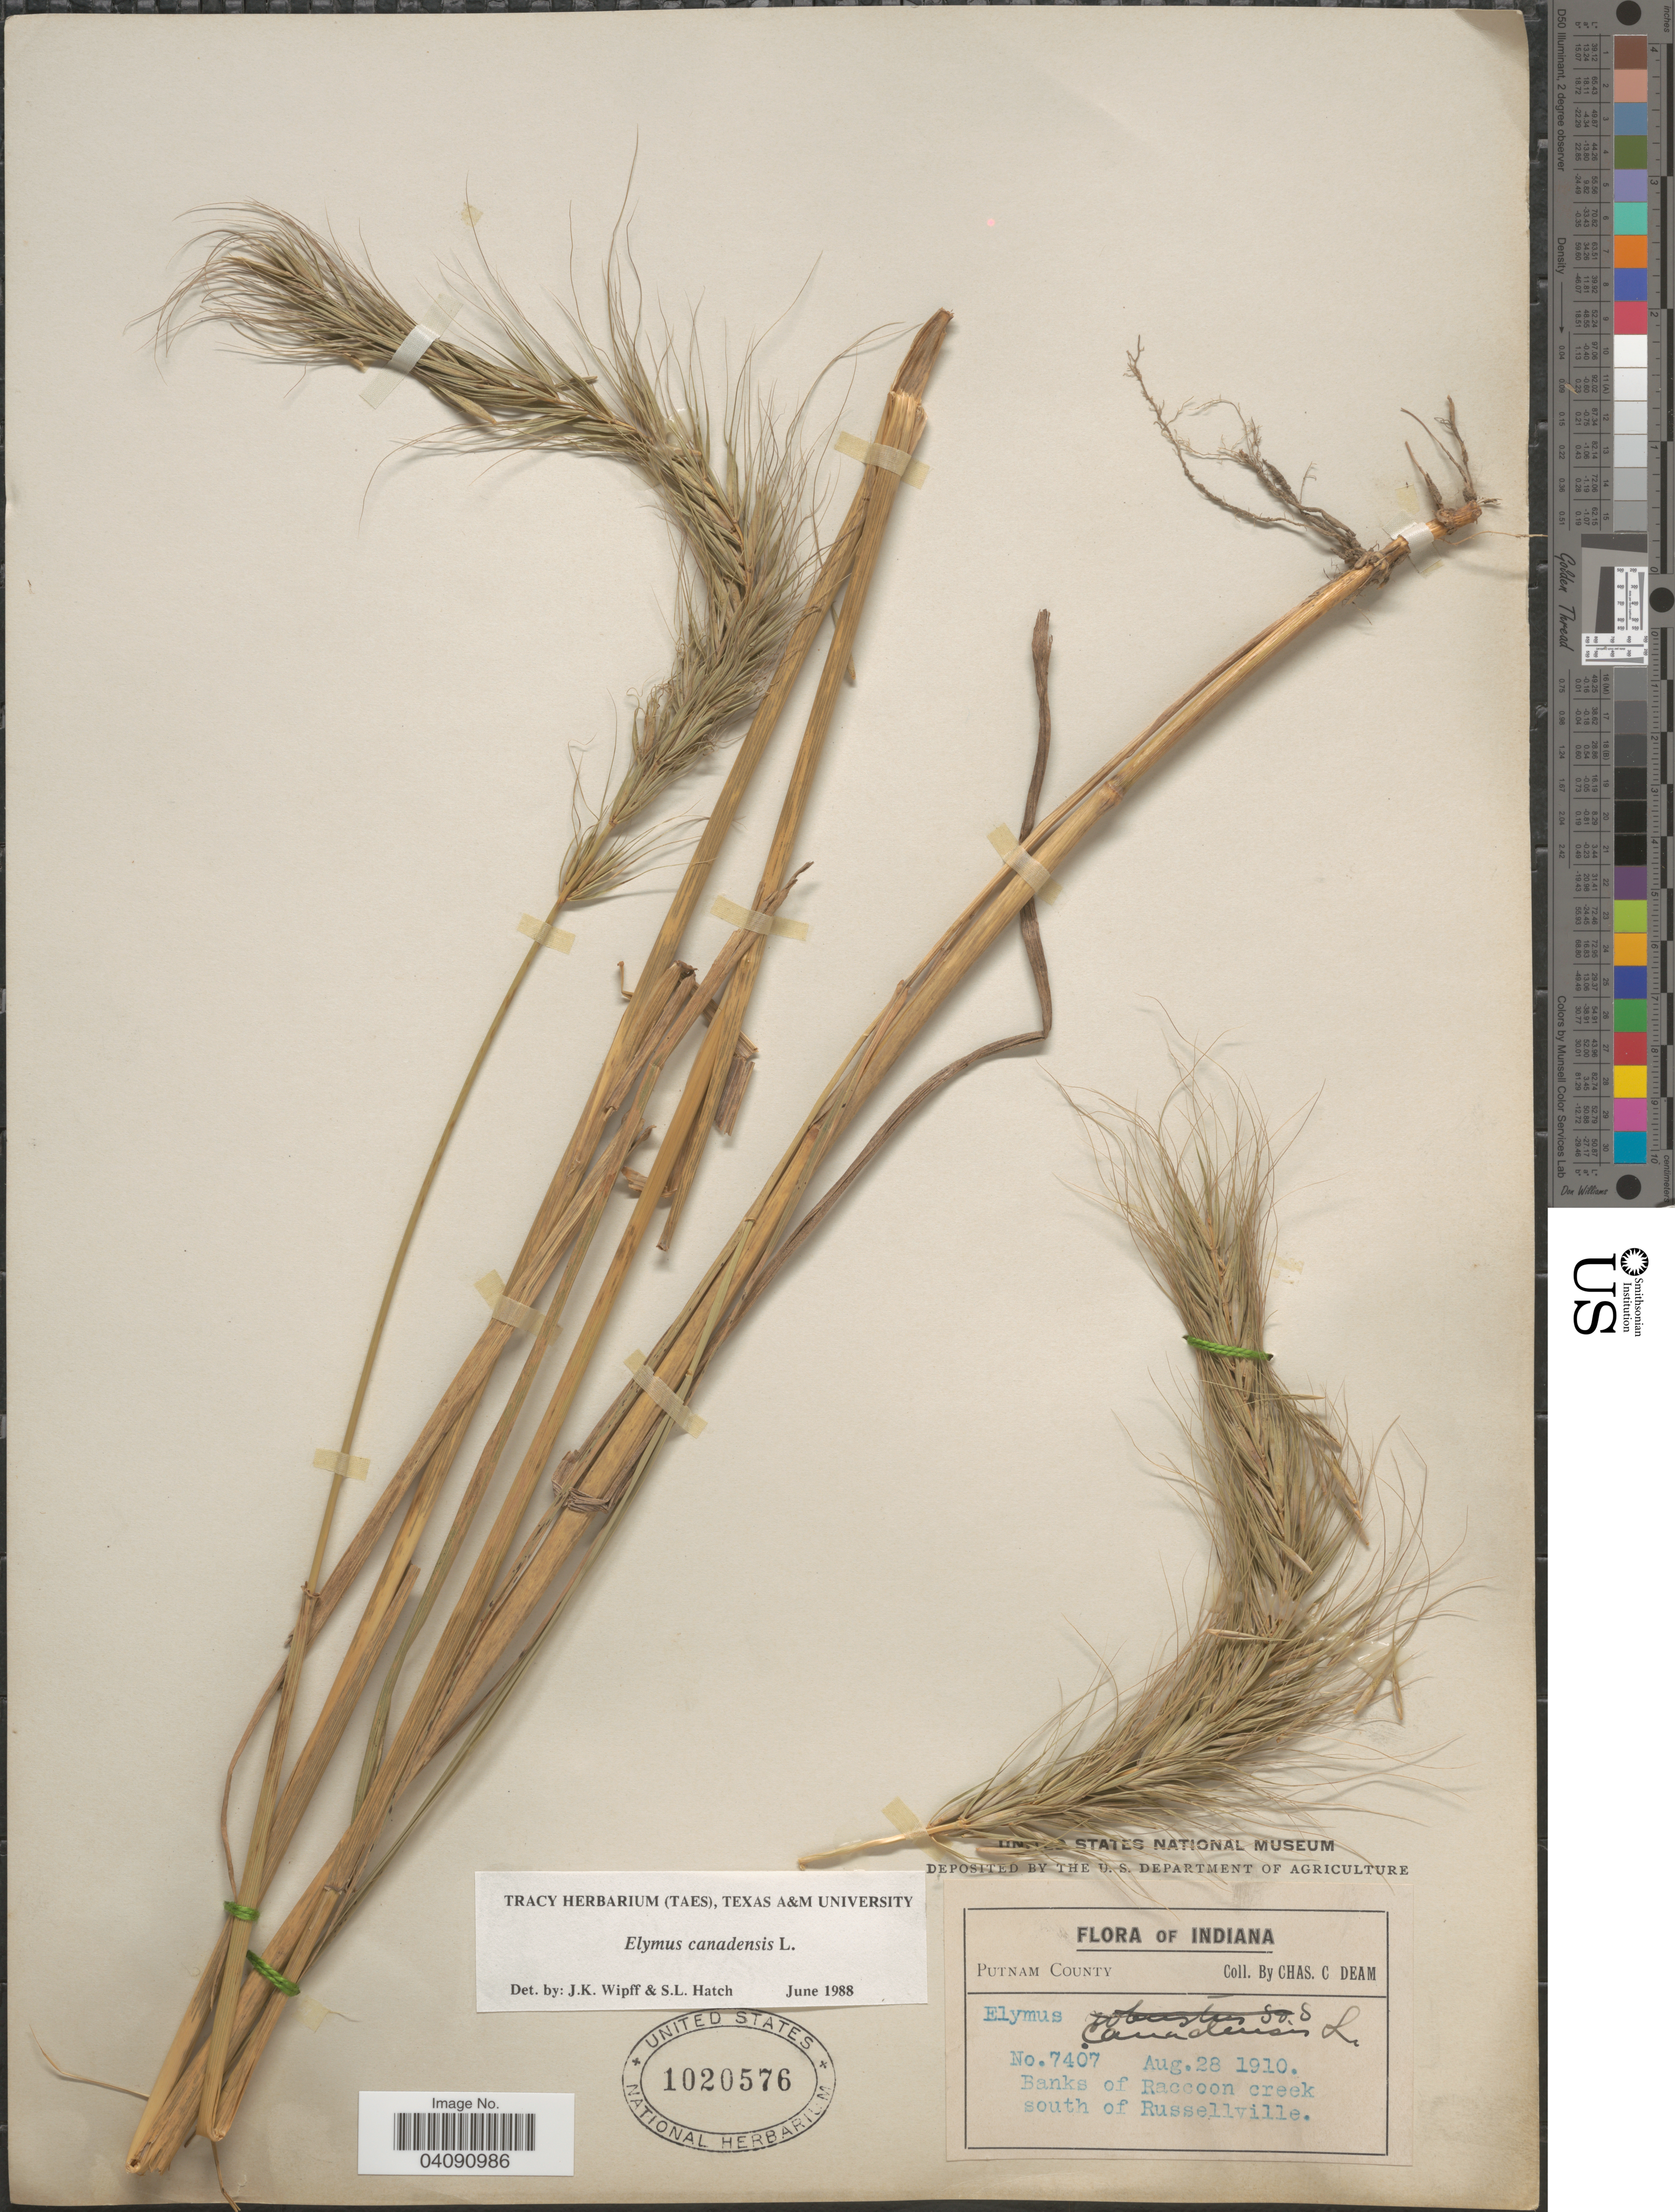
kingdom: Plantae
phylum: Tracheophyta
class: Liliopsida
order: Poales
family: Poaceae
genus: Elymus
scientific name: Elymus canadensis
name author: L.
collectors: C. C. Deam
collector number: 7407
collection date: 1910-08-28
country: United States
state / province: Indiana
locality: Putnam County. Banks of Raccoon creek south of Russellville.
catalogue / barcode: US 1020576